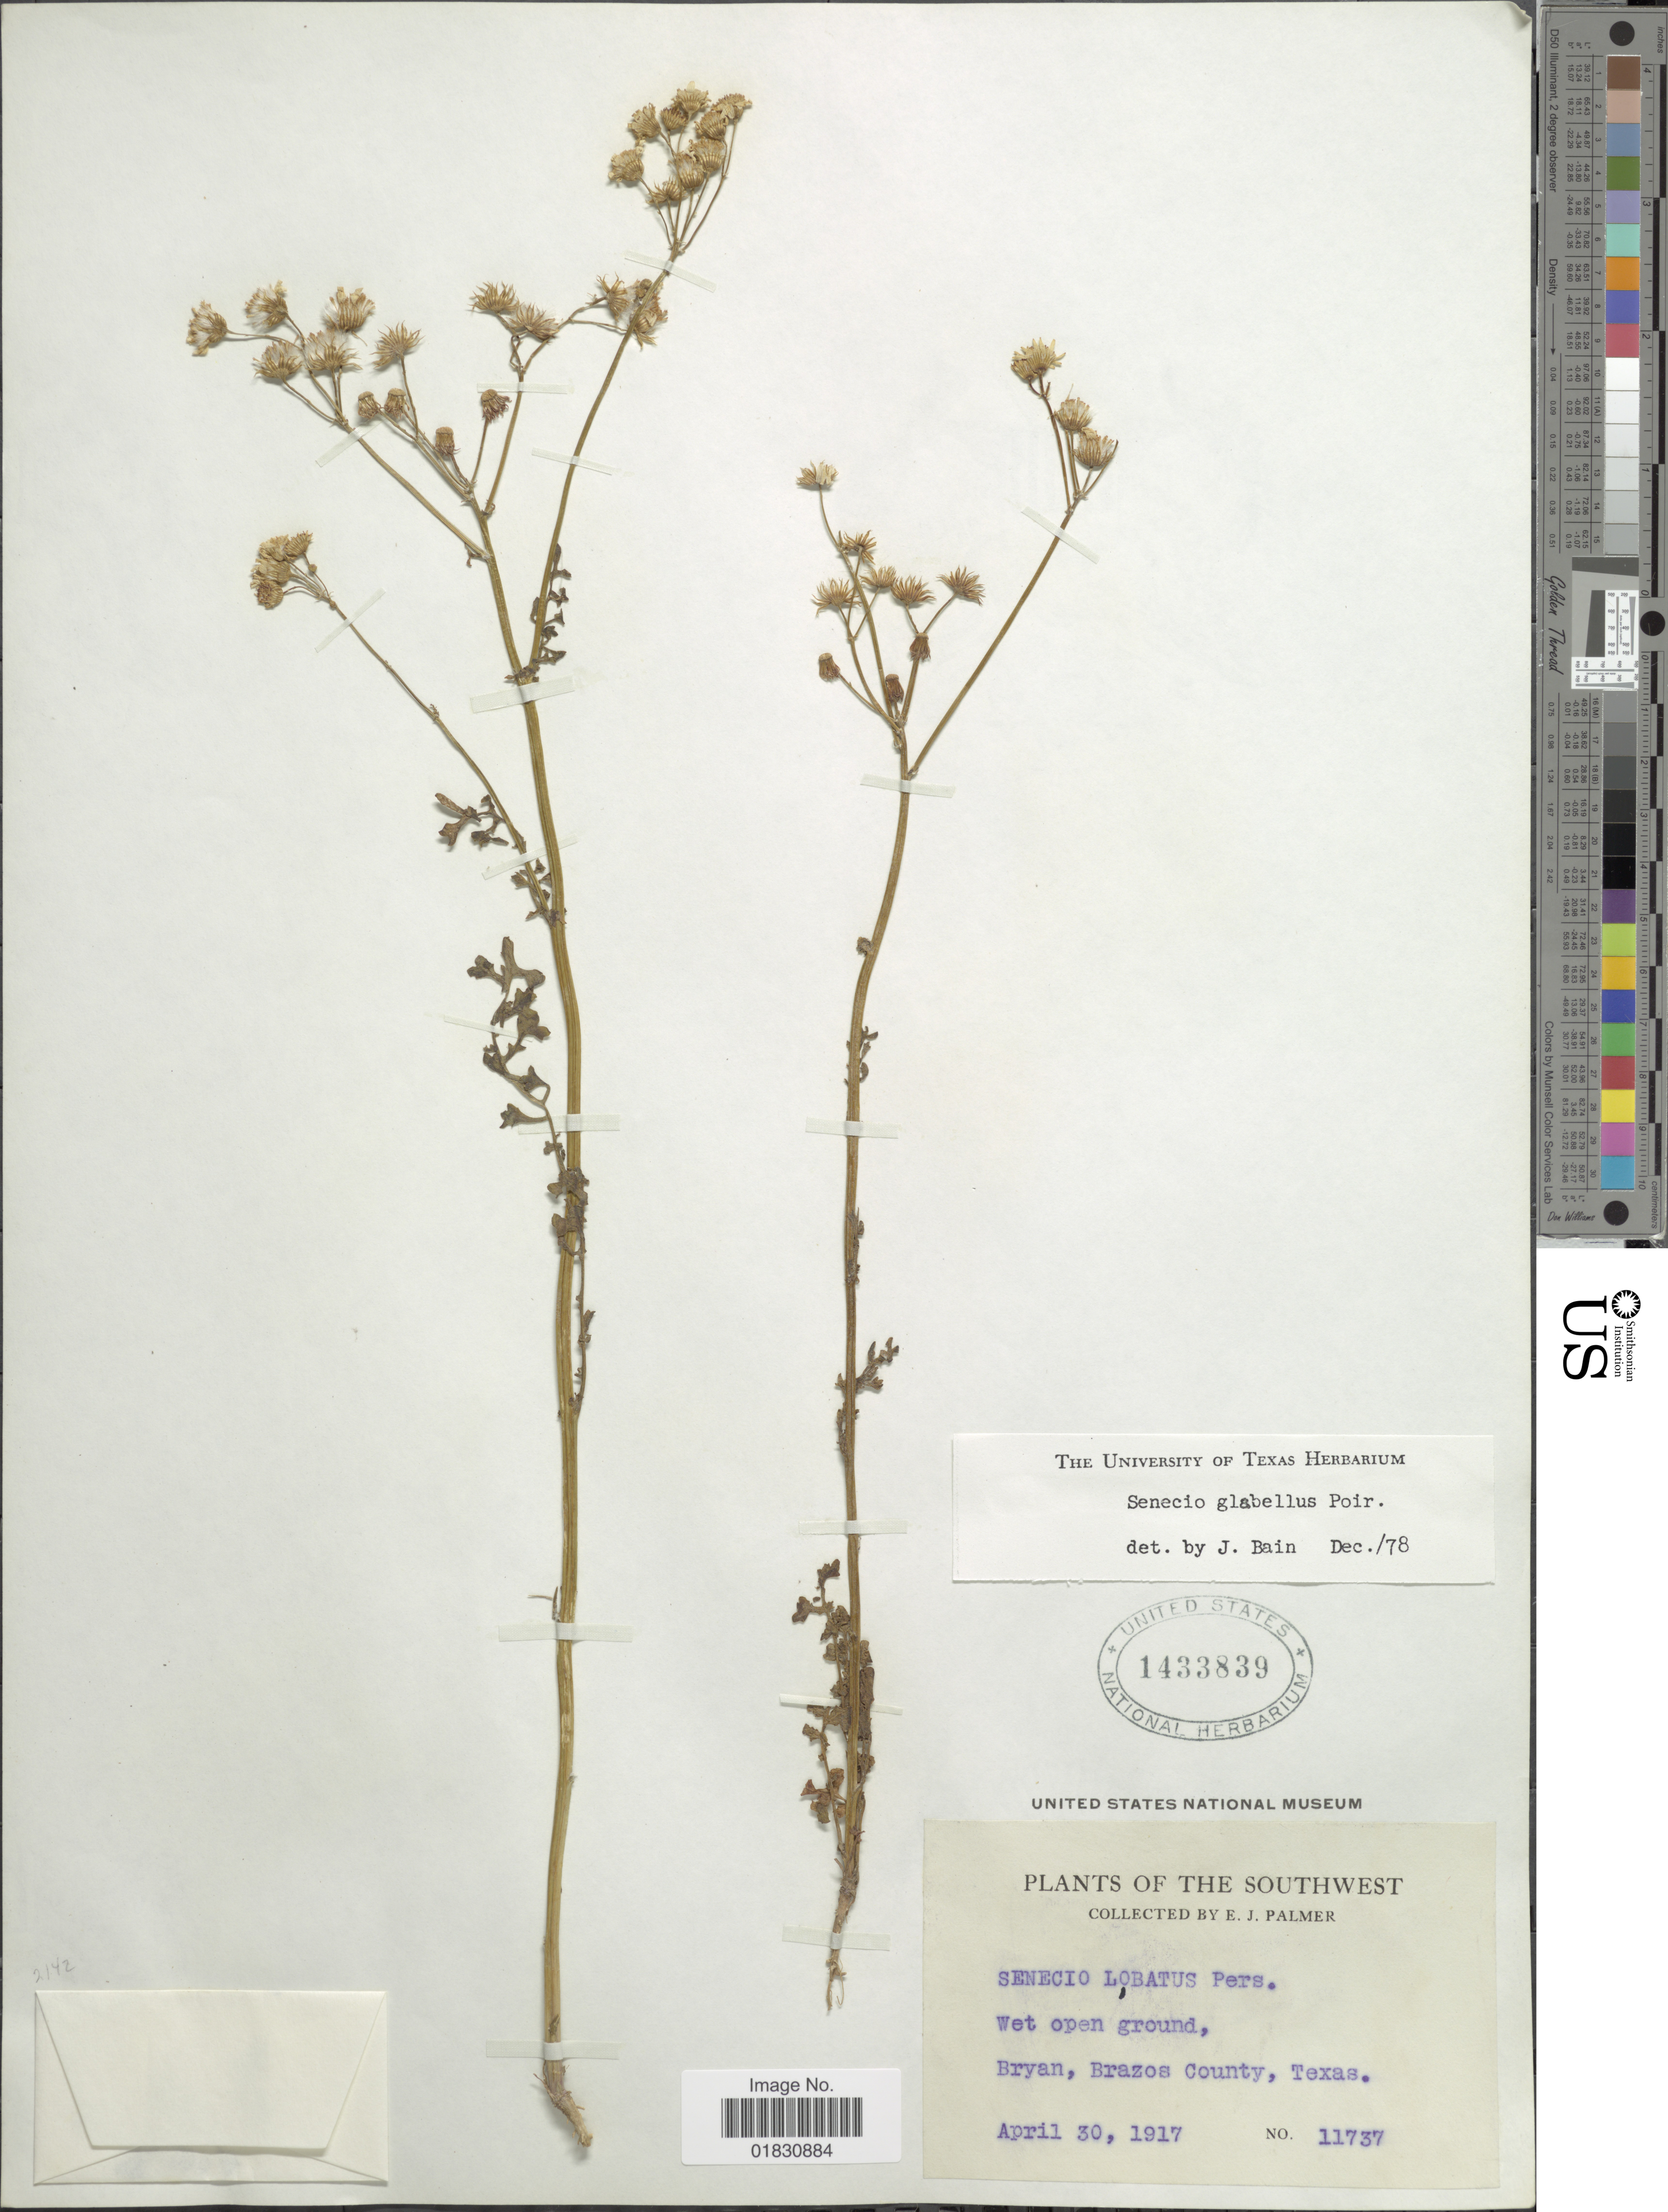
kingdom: Plantae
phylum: Tracheophyta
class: Magnoliopsida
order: Asterales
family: Asteraceae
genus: Packera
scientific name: Packera glabella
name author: (Poir.) C. Jeffrey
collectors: E. J. Palmer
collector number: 11737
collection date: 1917-04-30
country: United States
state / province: Texas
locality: The Southwest, Bryan, Brazos County, Texas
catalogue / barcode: US 1433839